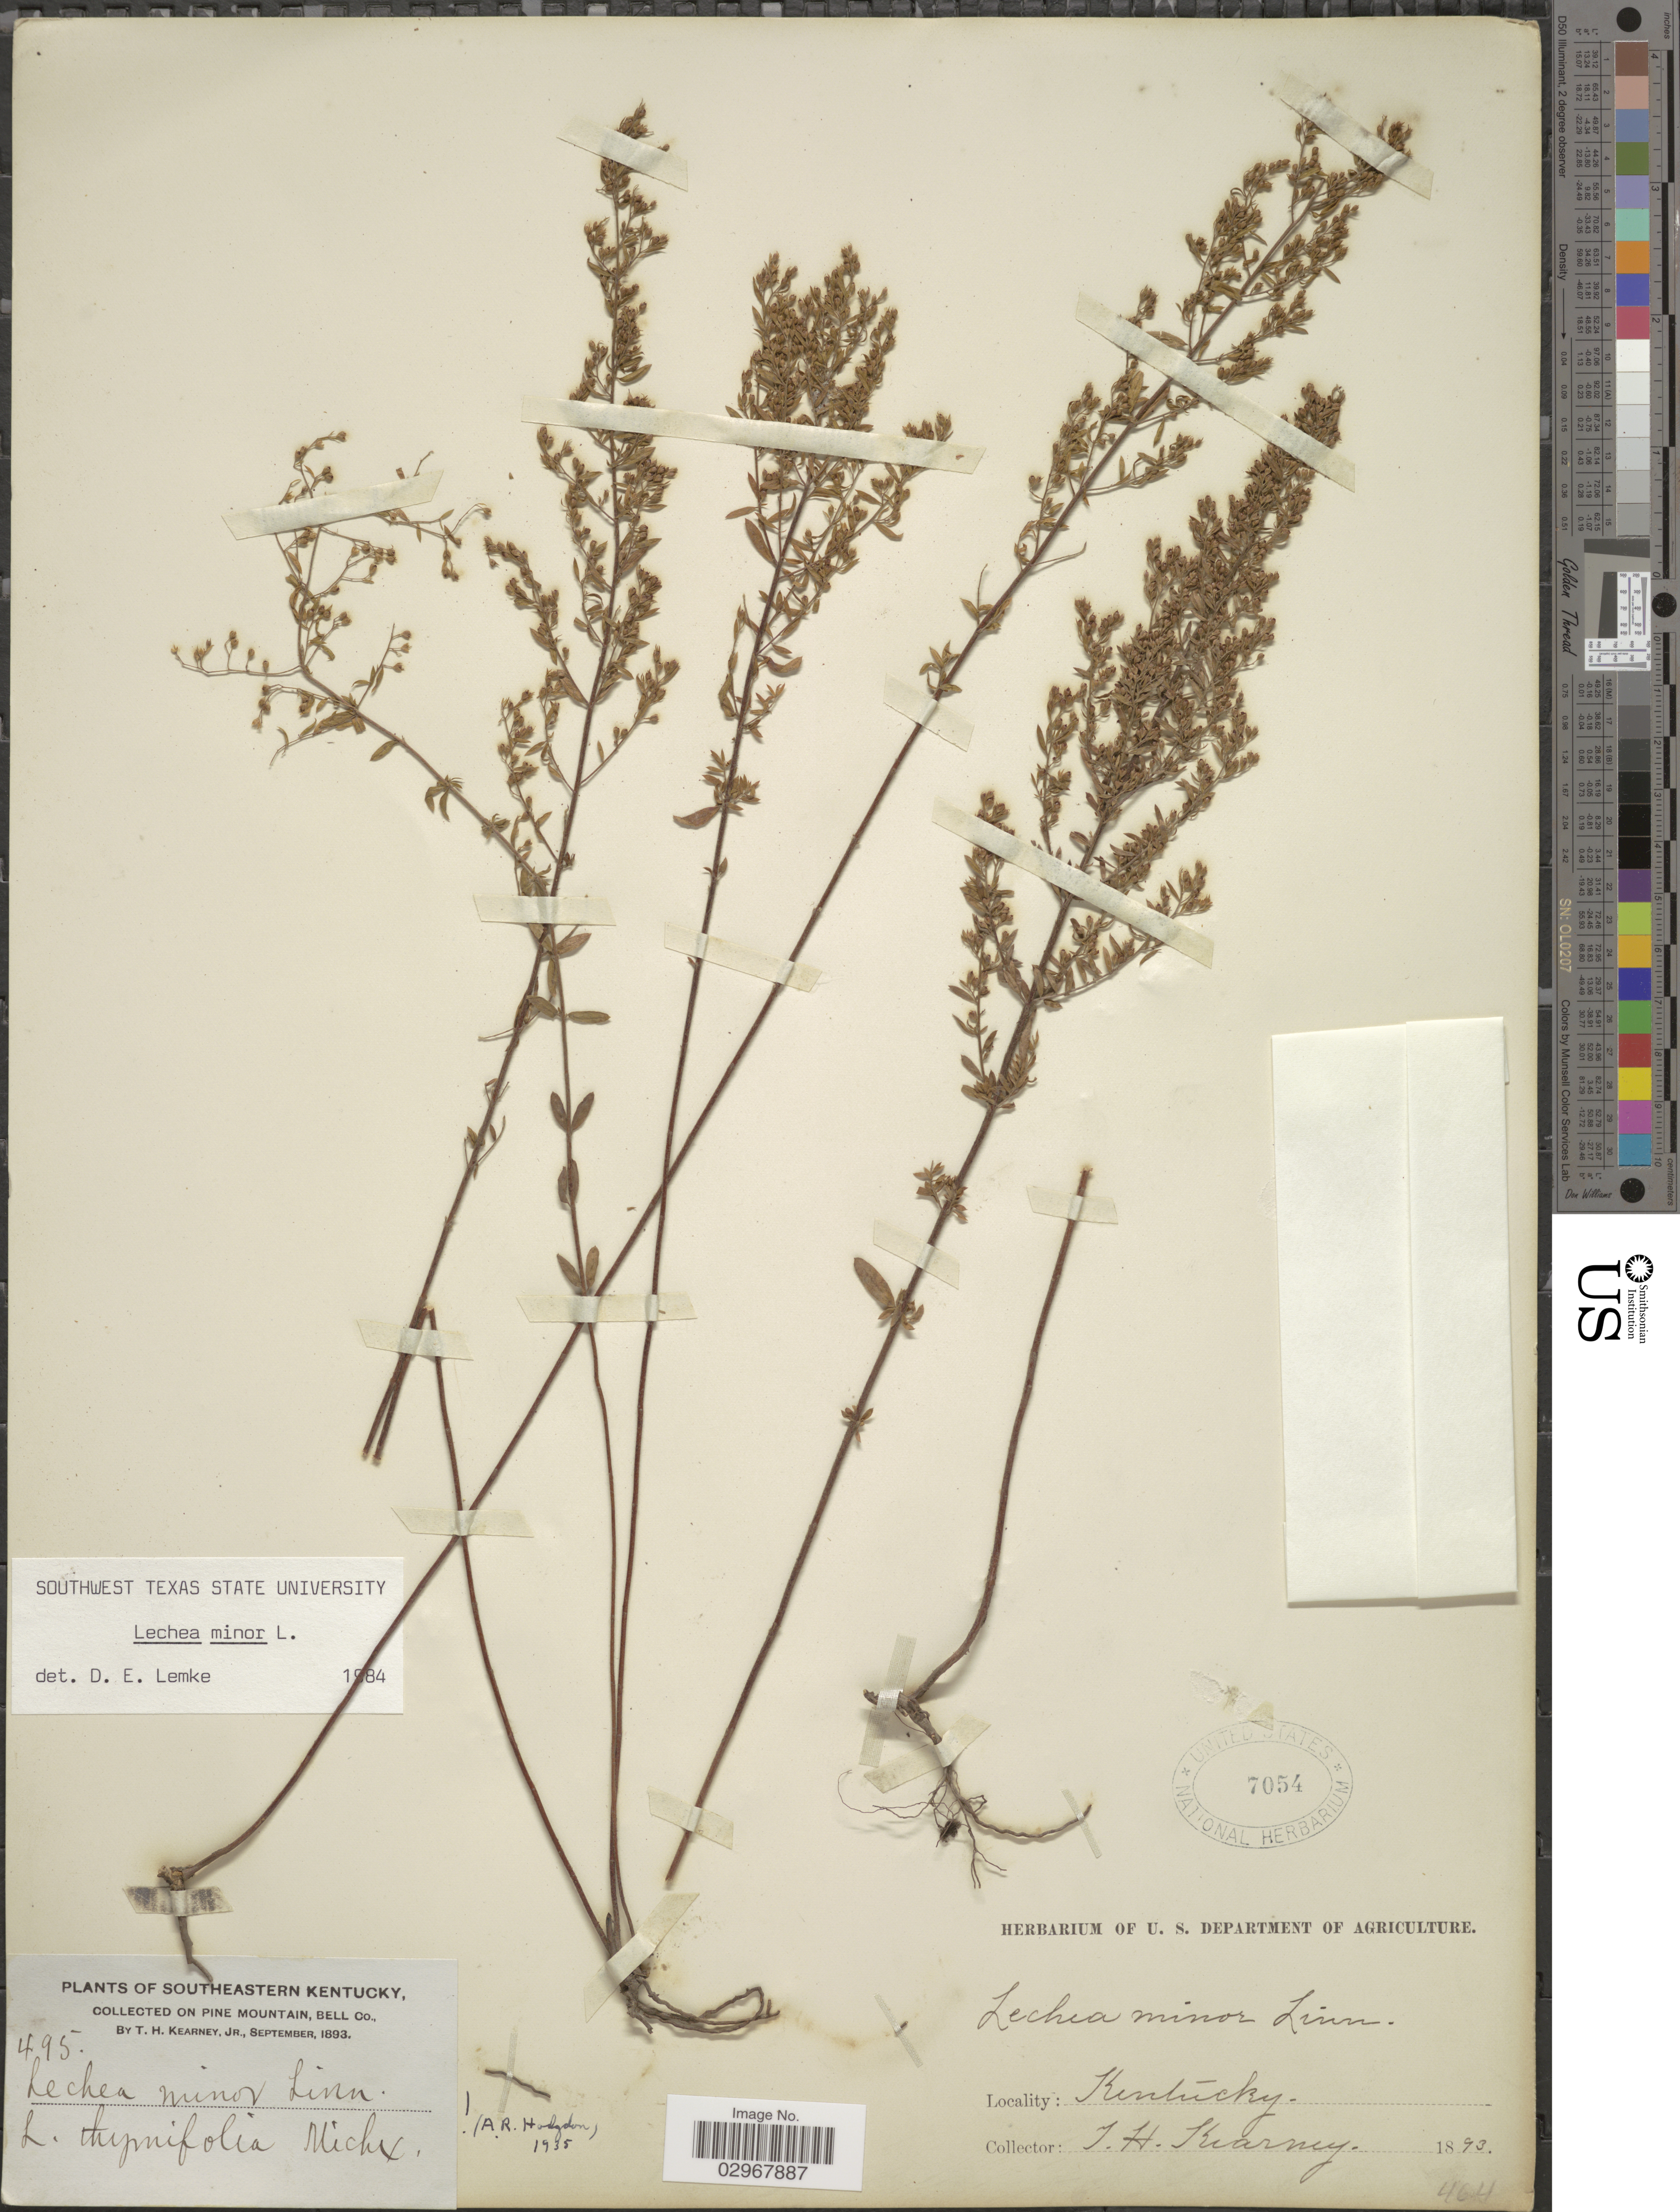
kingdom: Plantae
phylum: Tracheophyta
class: Magnoliopsida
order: Malvales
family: Cistaceae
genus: Lechea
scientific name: Lechea minor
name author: L.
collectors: T. H. Kearney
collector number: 495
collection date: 1893-09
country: United States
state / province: Kentucky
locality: Southeastern Kentucky. On Pine Mountain, Bell Co.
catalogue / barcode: US 7054